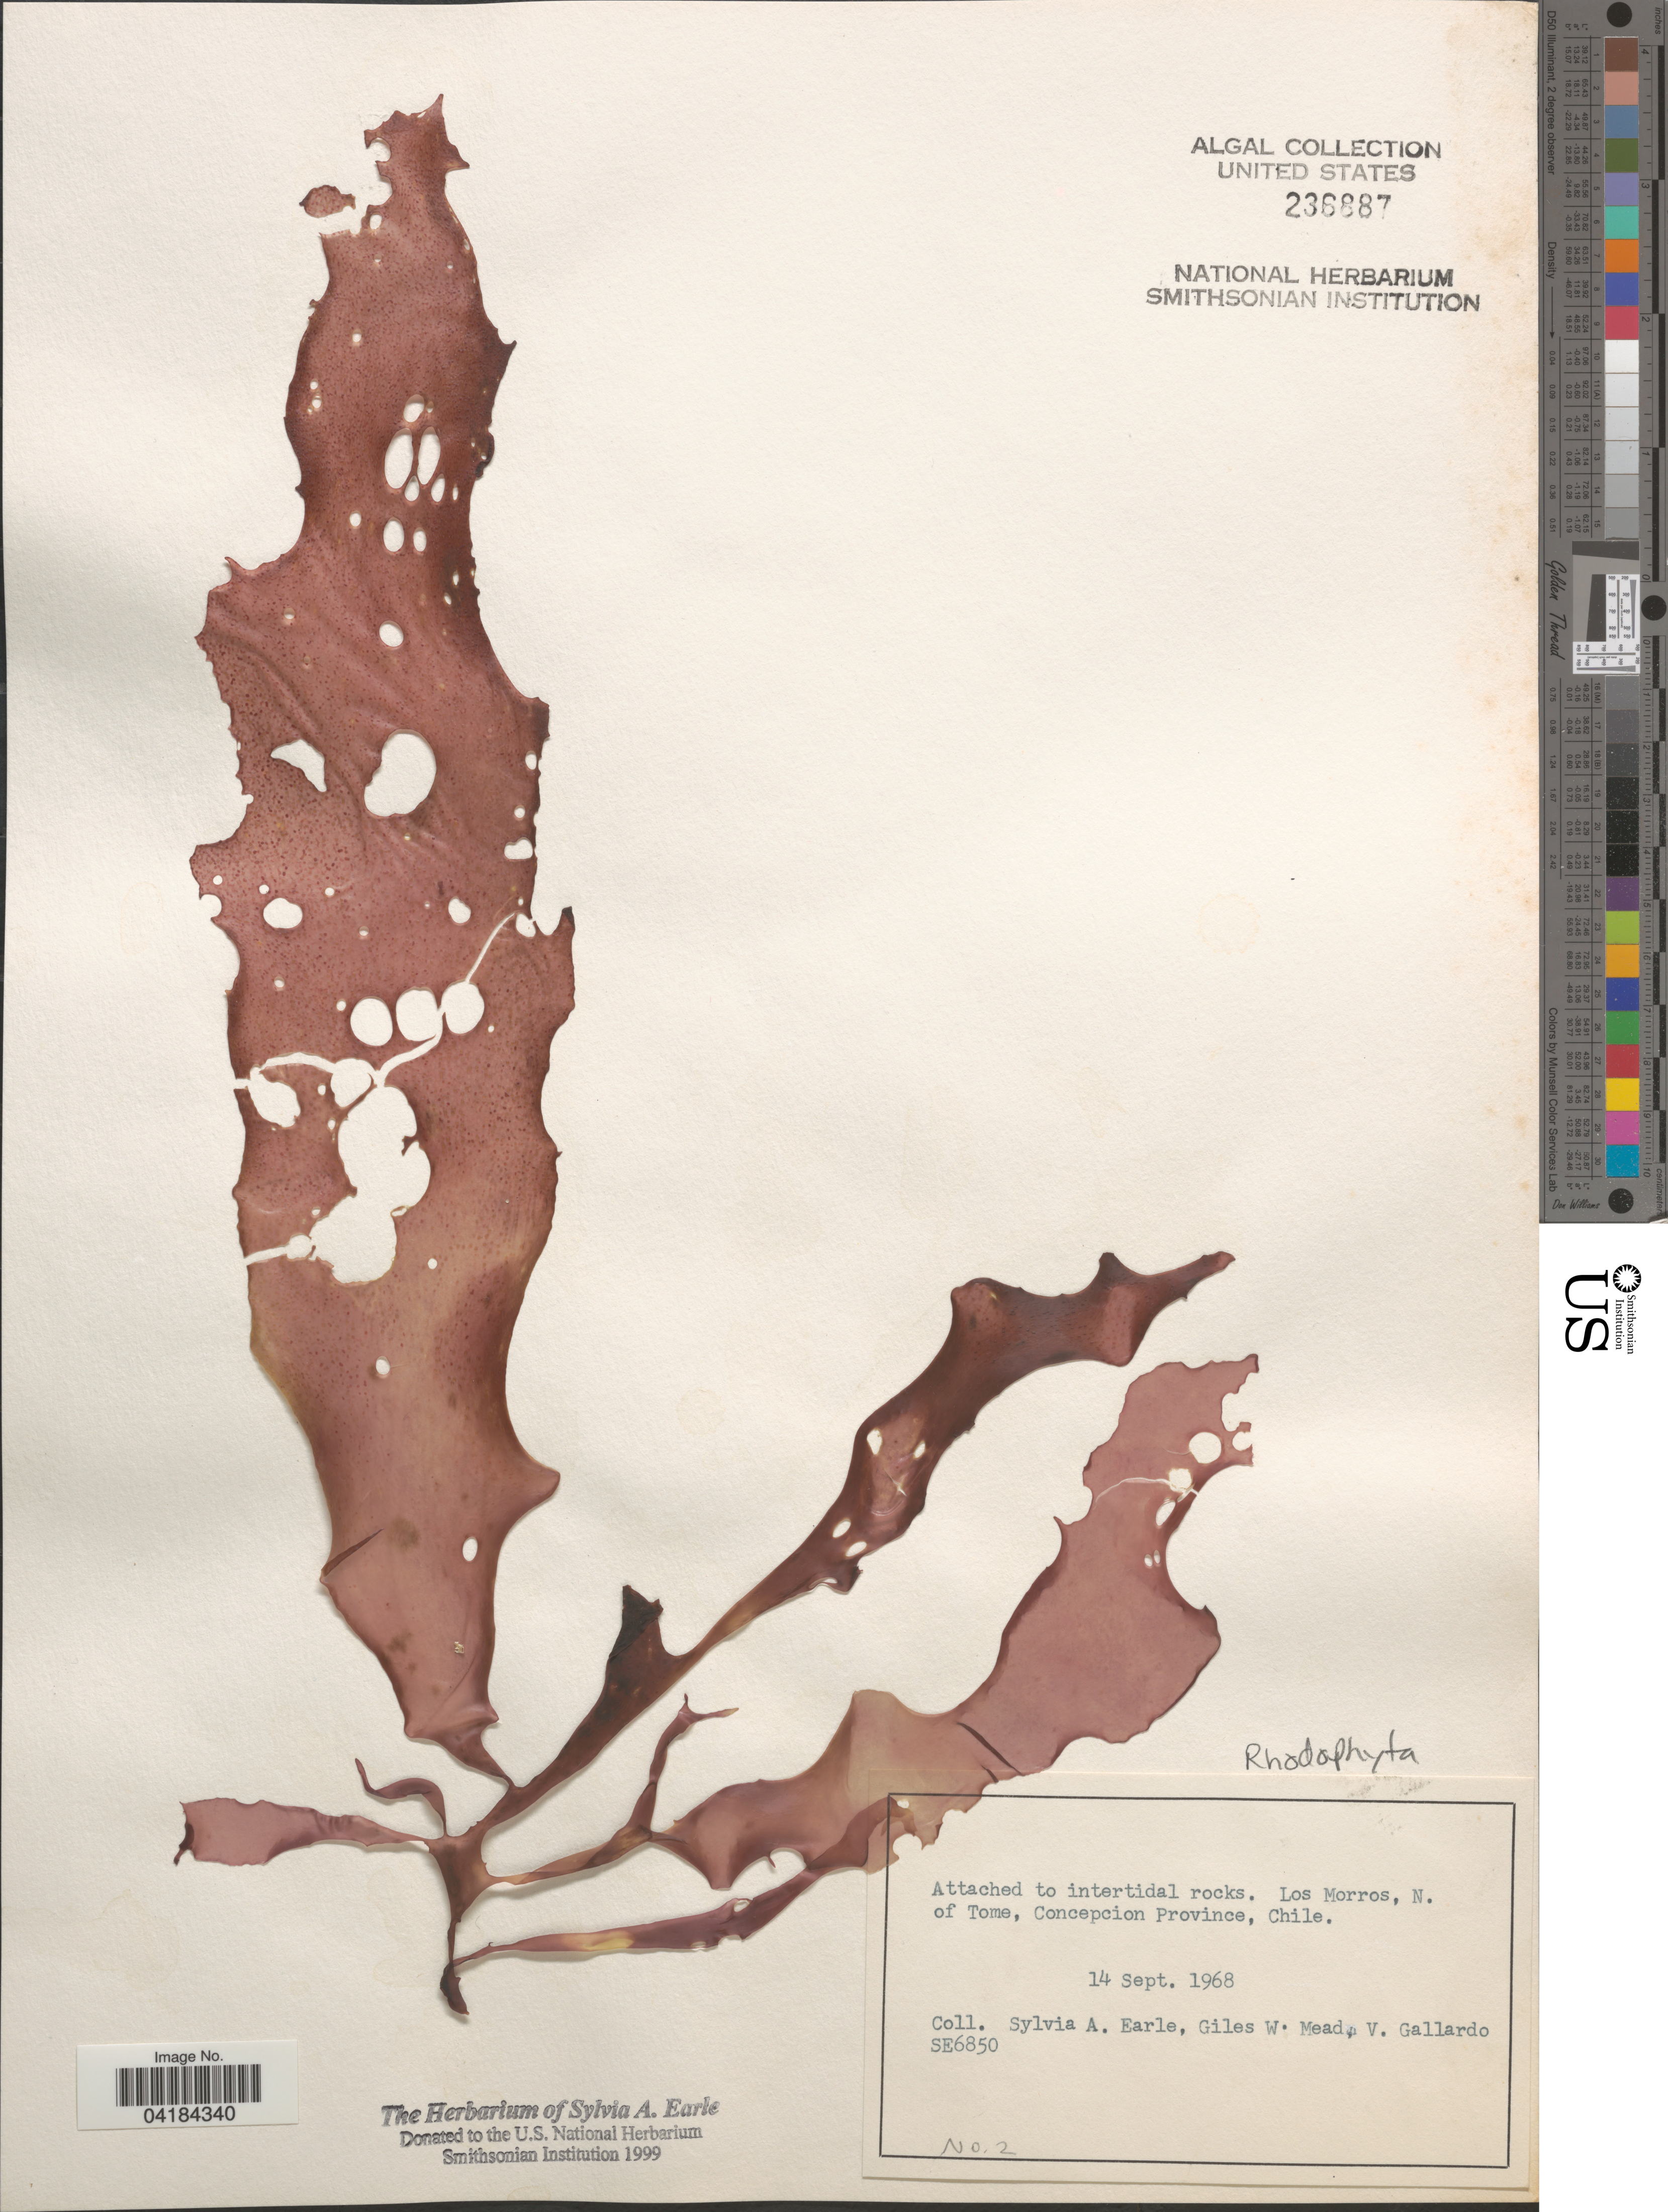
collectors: S. A. Earle, G. W. Mead & V. Gallardo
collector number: SE6850/2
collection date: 1968-09-14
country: Chile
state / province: Bio-Bío (VIII)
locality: Los Morros, N. of Tome, Concepcion Province.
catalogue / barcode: US 236887